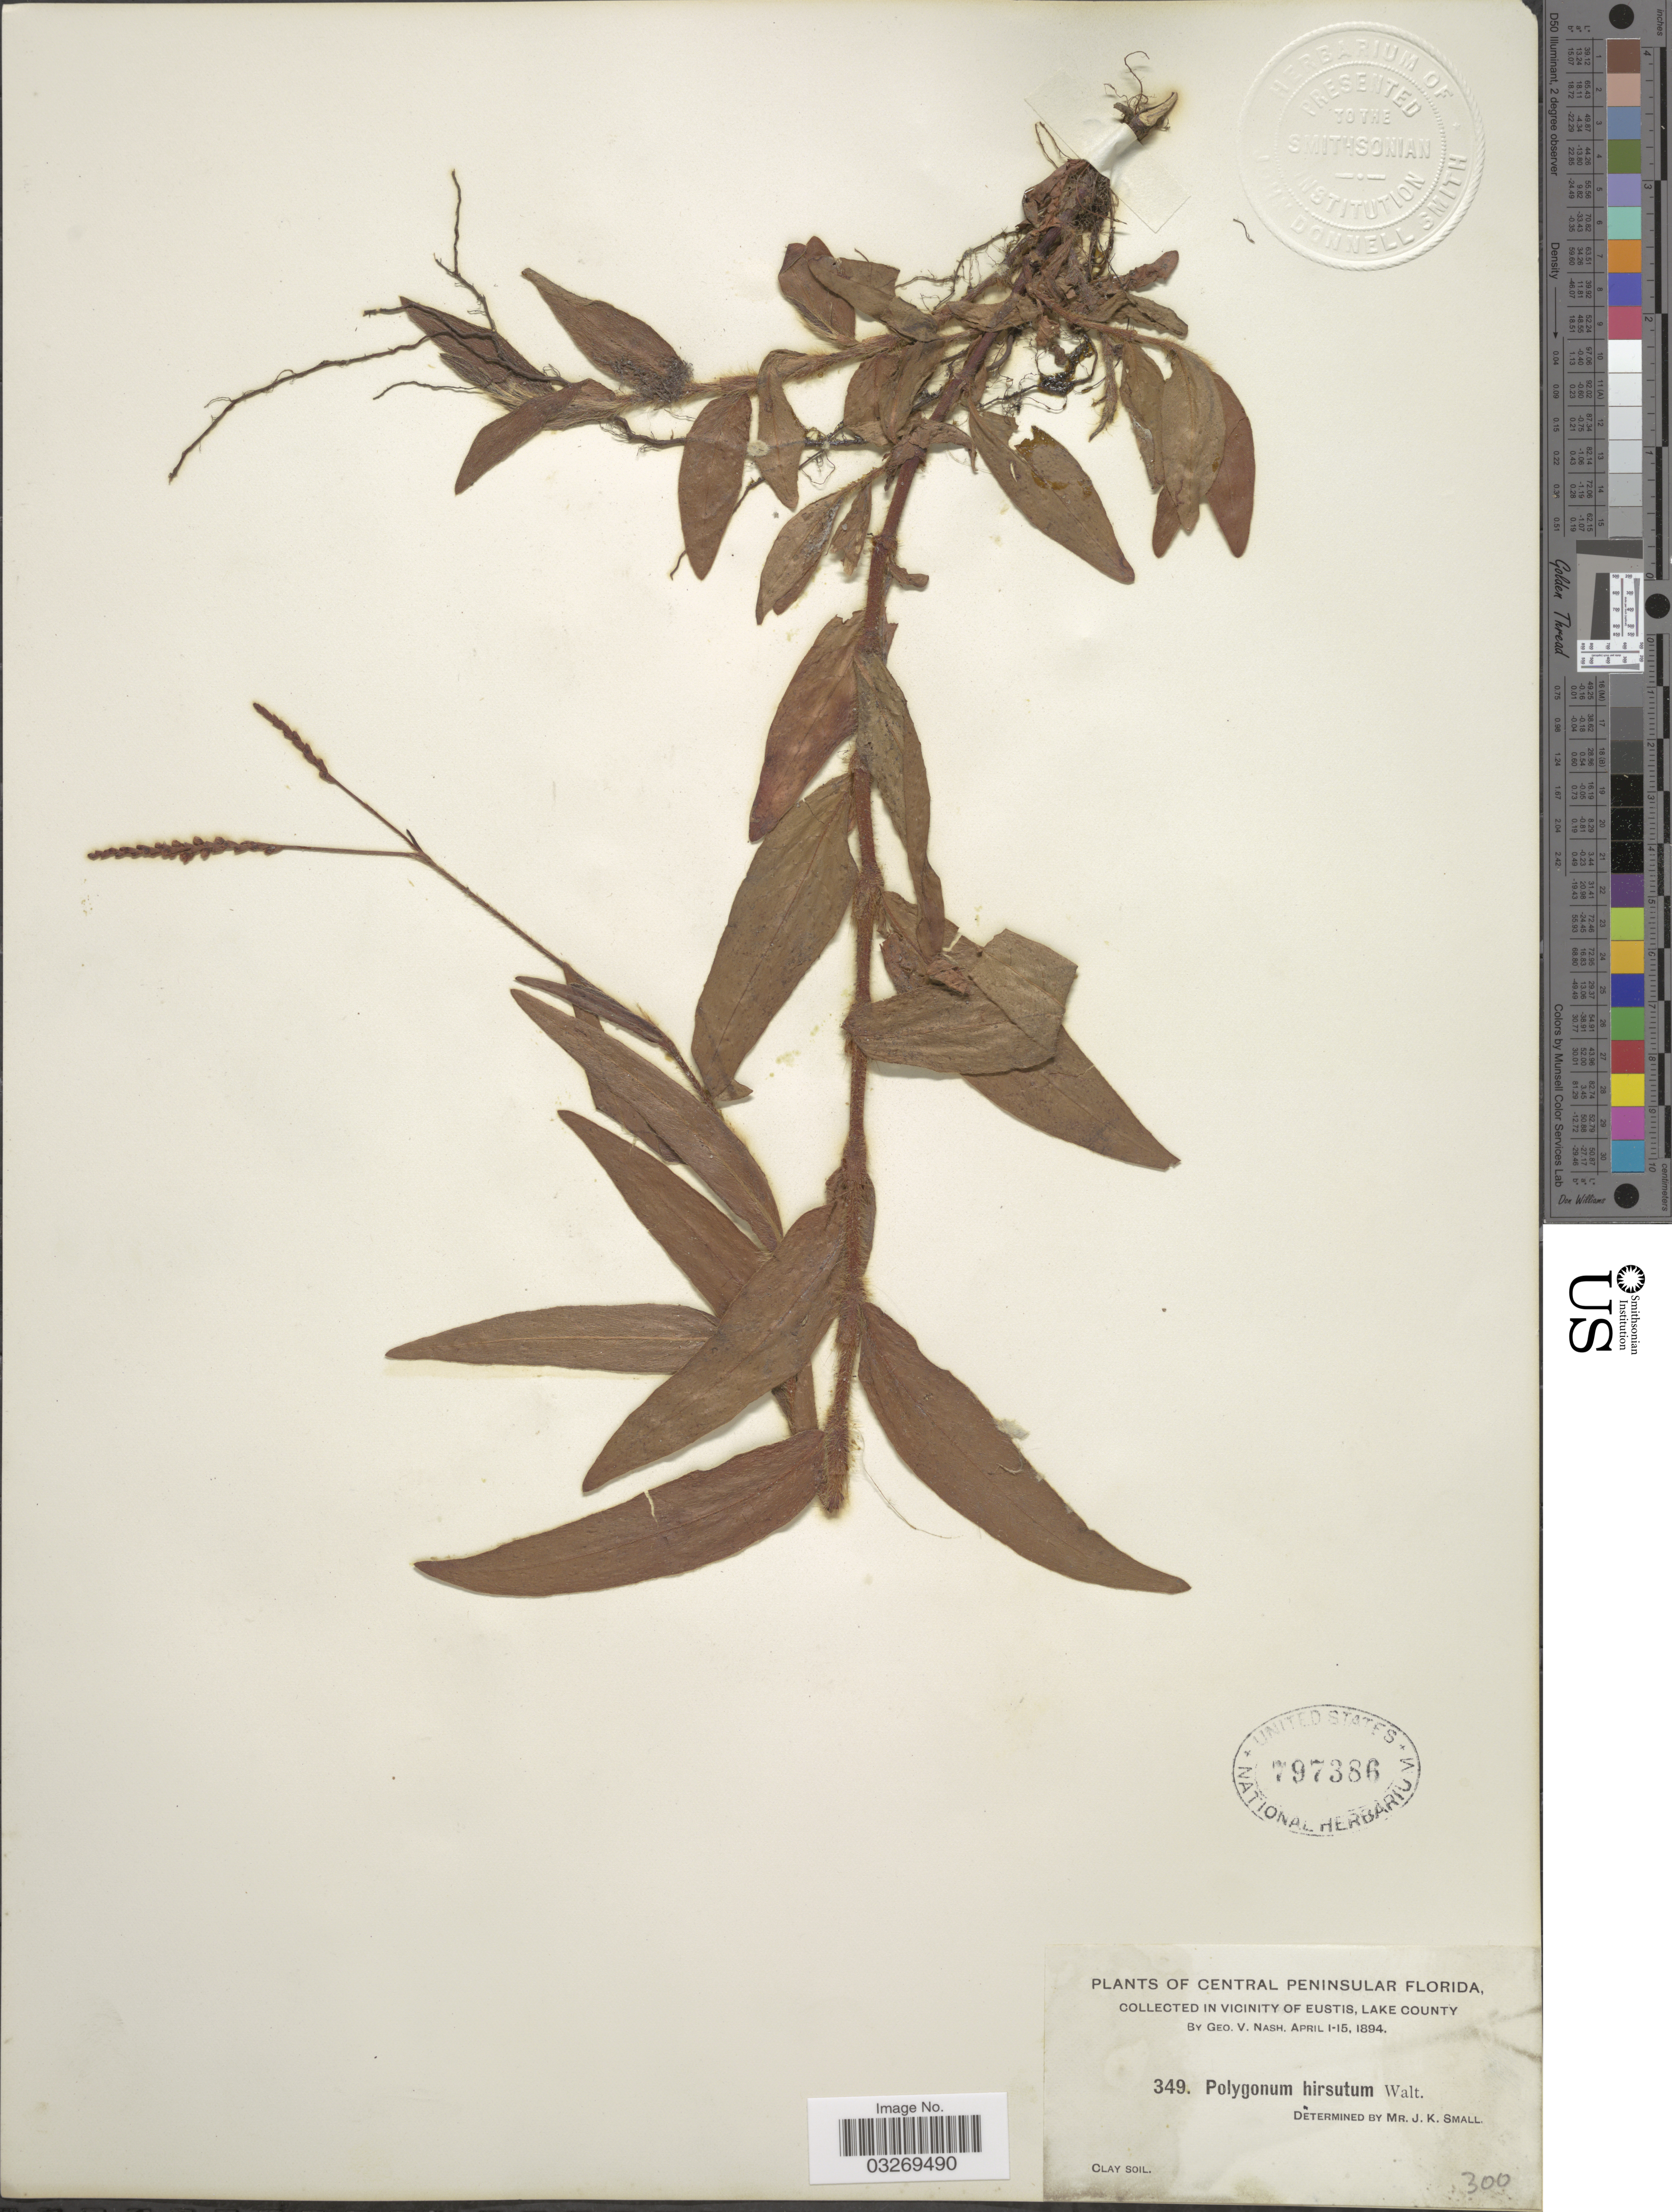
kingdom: Plantae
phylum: Tracheophyta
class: Magnoliopsida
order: Caryophyllales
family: Polygonaceae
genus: Persicaria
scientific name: Persicaria hirsuta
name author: (Walter) Small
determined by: Atha, D. E.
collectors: G. V. Nash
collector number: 349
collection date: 1894-04-01/1894-04-15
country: United States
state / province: Florida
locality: Central Peninsular Florida, In Vicinity of Eustis, Lake County.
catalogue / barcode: US 797386